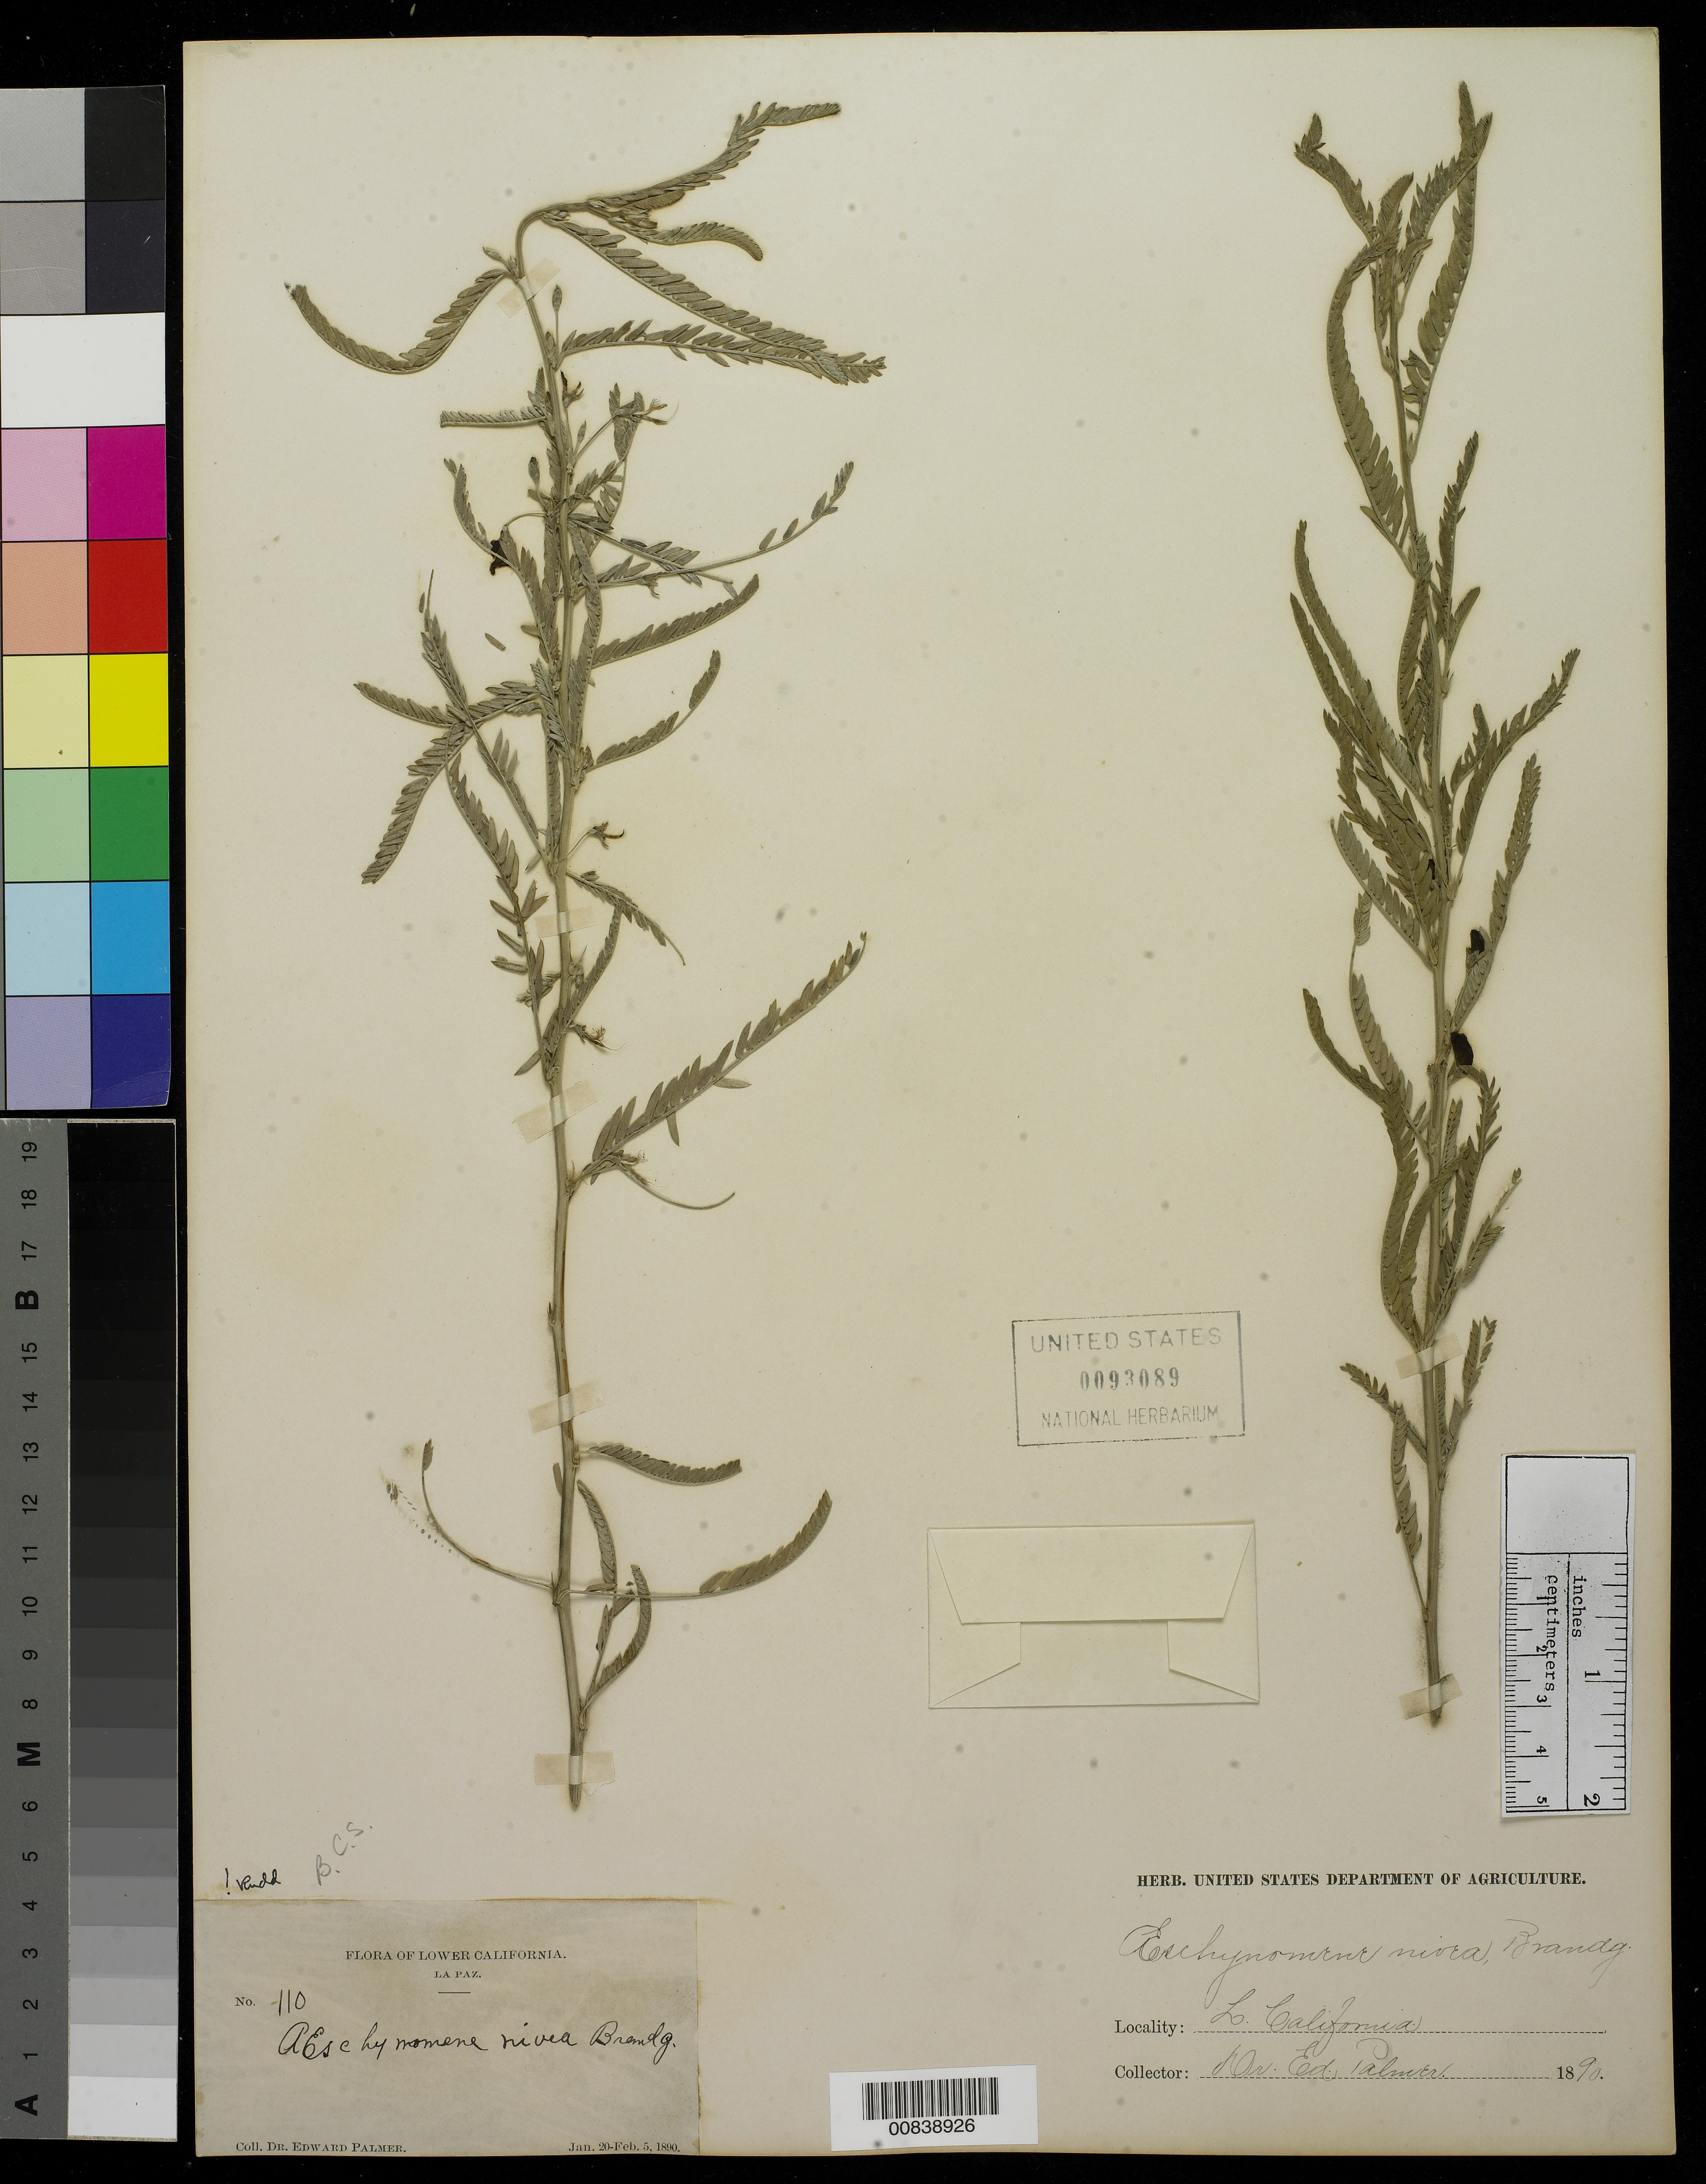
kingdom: Plantae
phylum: Tracheophyta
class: Magnoliopsida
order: Fabales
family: Fabaceae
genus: Aeschynomene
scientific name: Aeschynomene nivea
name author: Brandegee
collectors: E. Palmer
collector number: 110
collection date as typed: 20 Jan 1890 to 05 Feb 1890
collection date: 1890-01-20/1890-02-05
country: Mexico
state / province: Baja California Sur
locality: La Paz, Baja California Sur.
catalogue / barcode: US 93089